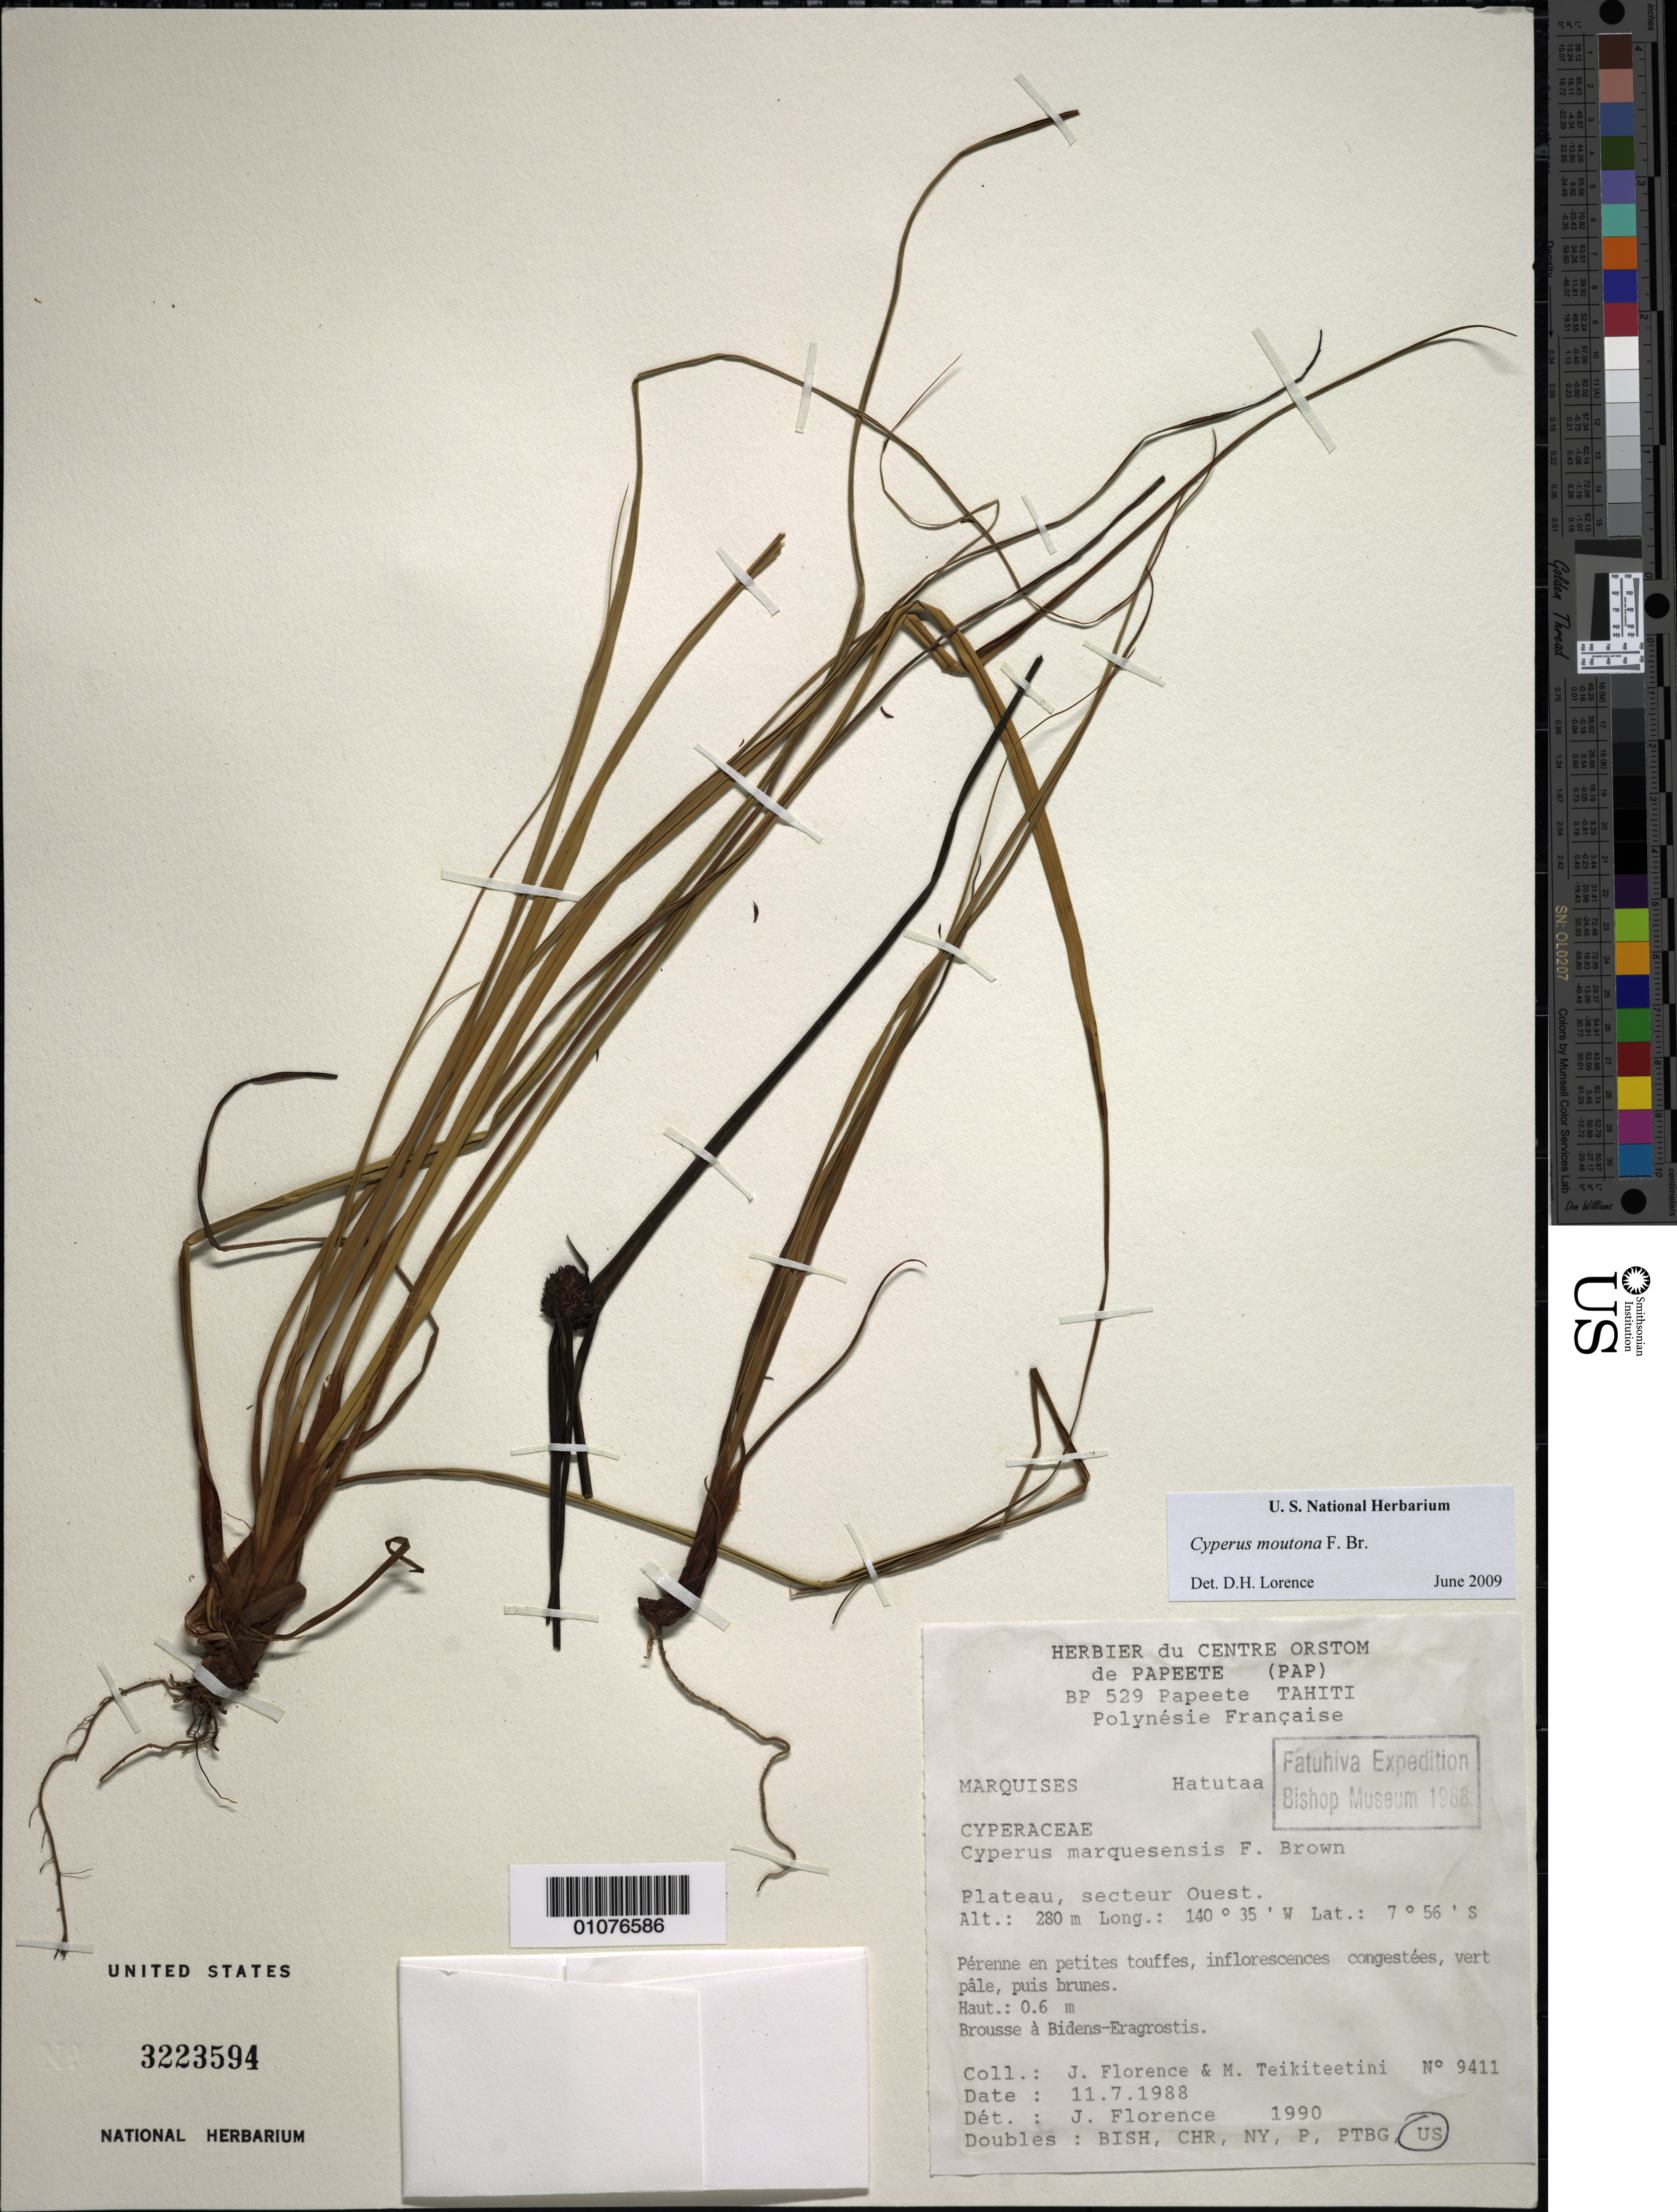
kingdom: Plantae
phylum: Tracheophyta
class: Liliopsida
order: Poales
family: Cyperaceae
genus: Cyperus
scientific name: Cyperus moutona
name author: F. Br.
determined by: Lorence, David H., (PTBG), National Tropical Botanical Garden (UNITED STATES)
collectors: J. Florence & M. Teikiteetini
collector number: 9411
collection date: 1988-07-11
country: French Polynesia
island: Hatutaa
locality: Plateau, secteur W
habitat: Brousse à Bidens, Eragrostis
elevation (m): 280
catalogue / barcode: US 3223594